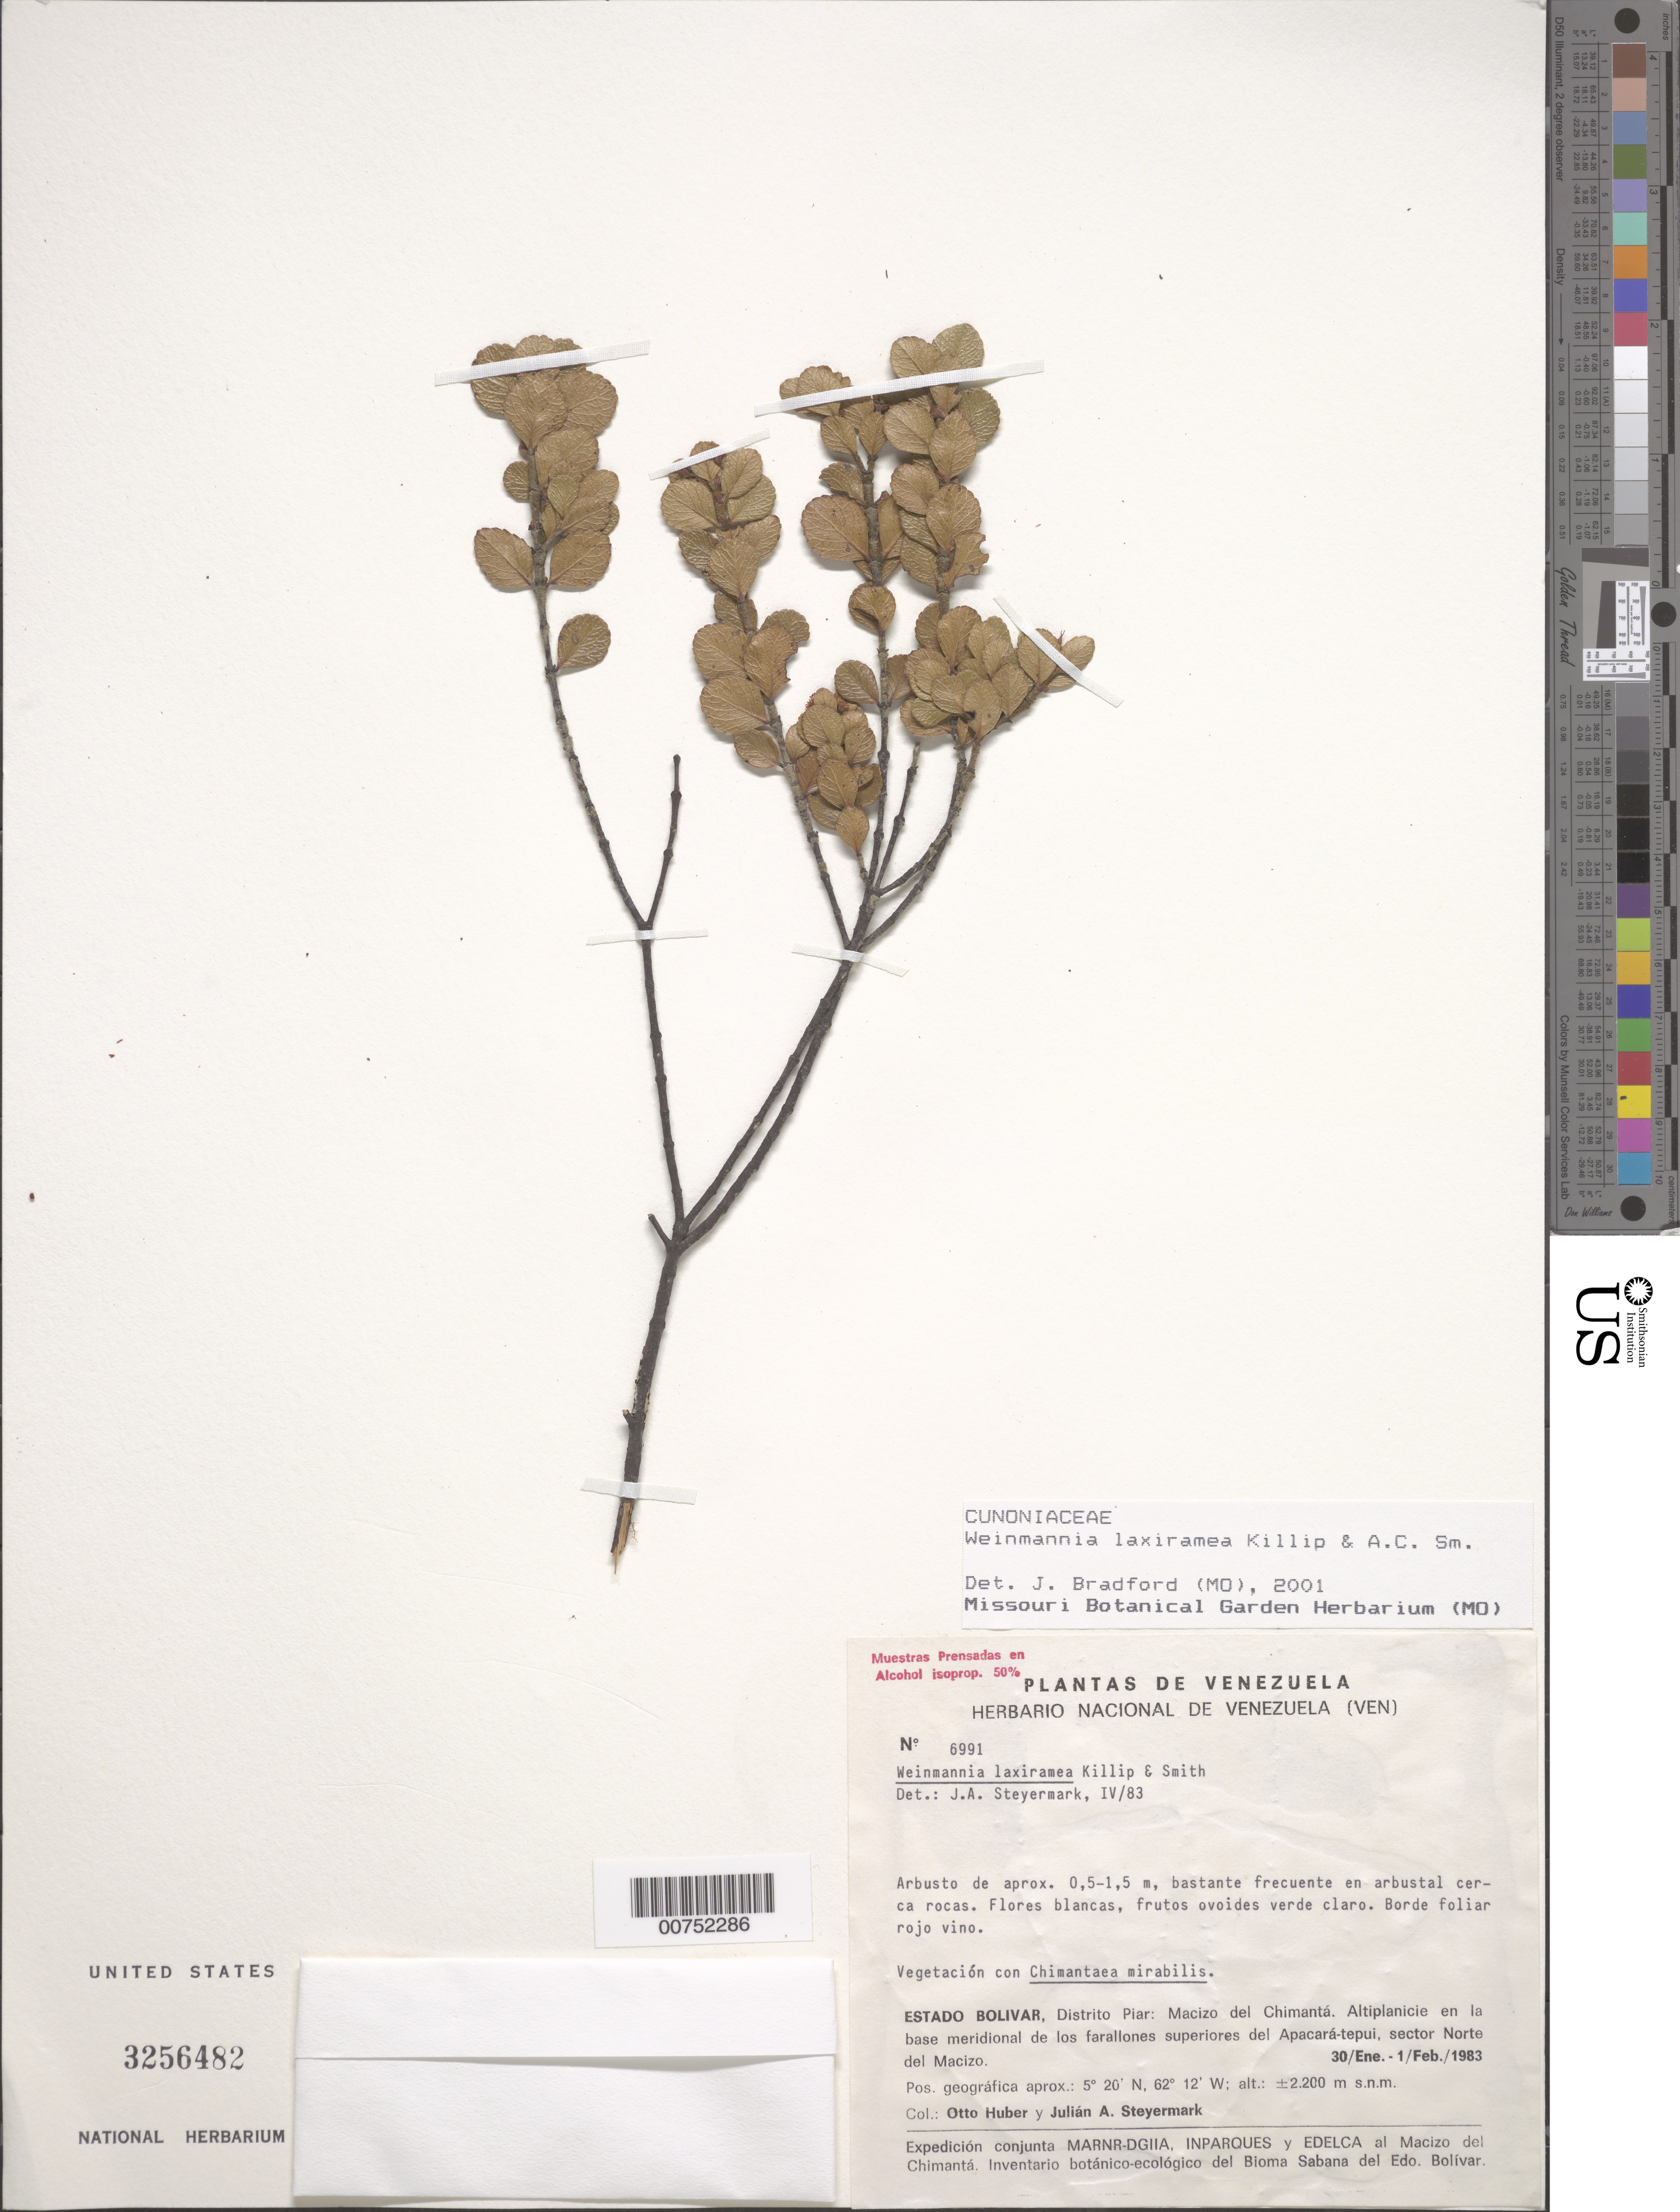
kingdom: Plantae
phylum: Tracheophyta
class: Magnoliopsida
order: Oxalidales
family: Cunoniaceae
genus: Weinmannia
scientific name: Weinmannia laxiramea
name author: Killip & A.C. Sm.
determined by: Bradford, J. C.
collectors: O. Huber & J. Steyermark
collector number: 6991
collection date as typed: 30-Jan-83 to 1-Feb-83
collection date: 1983-01-30/1983-02-01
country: Venezuela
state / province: Bolívar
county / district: Piar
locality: Macizo del Chimantá, Apacará-tepuí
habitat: Vegetación con Chimantaea mirabilis, en areas rocosas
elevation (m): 2200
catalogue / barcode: US 3256482